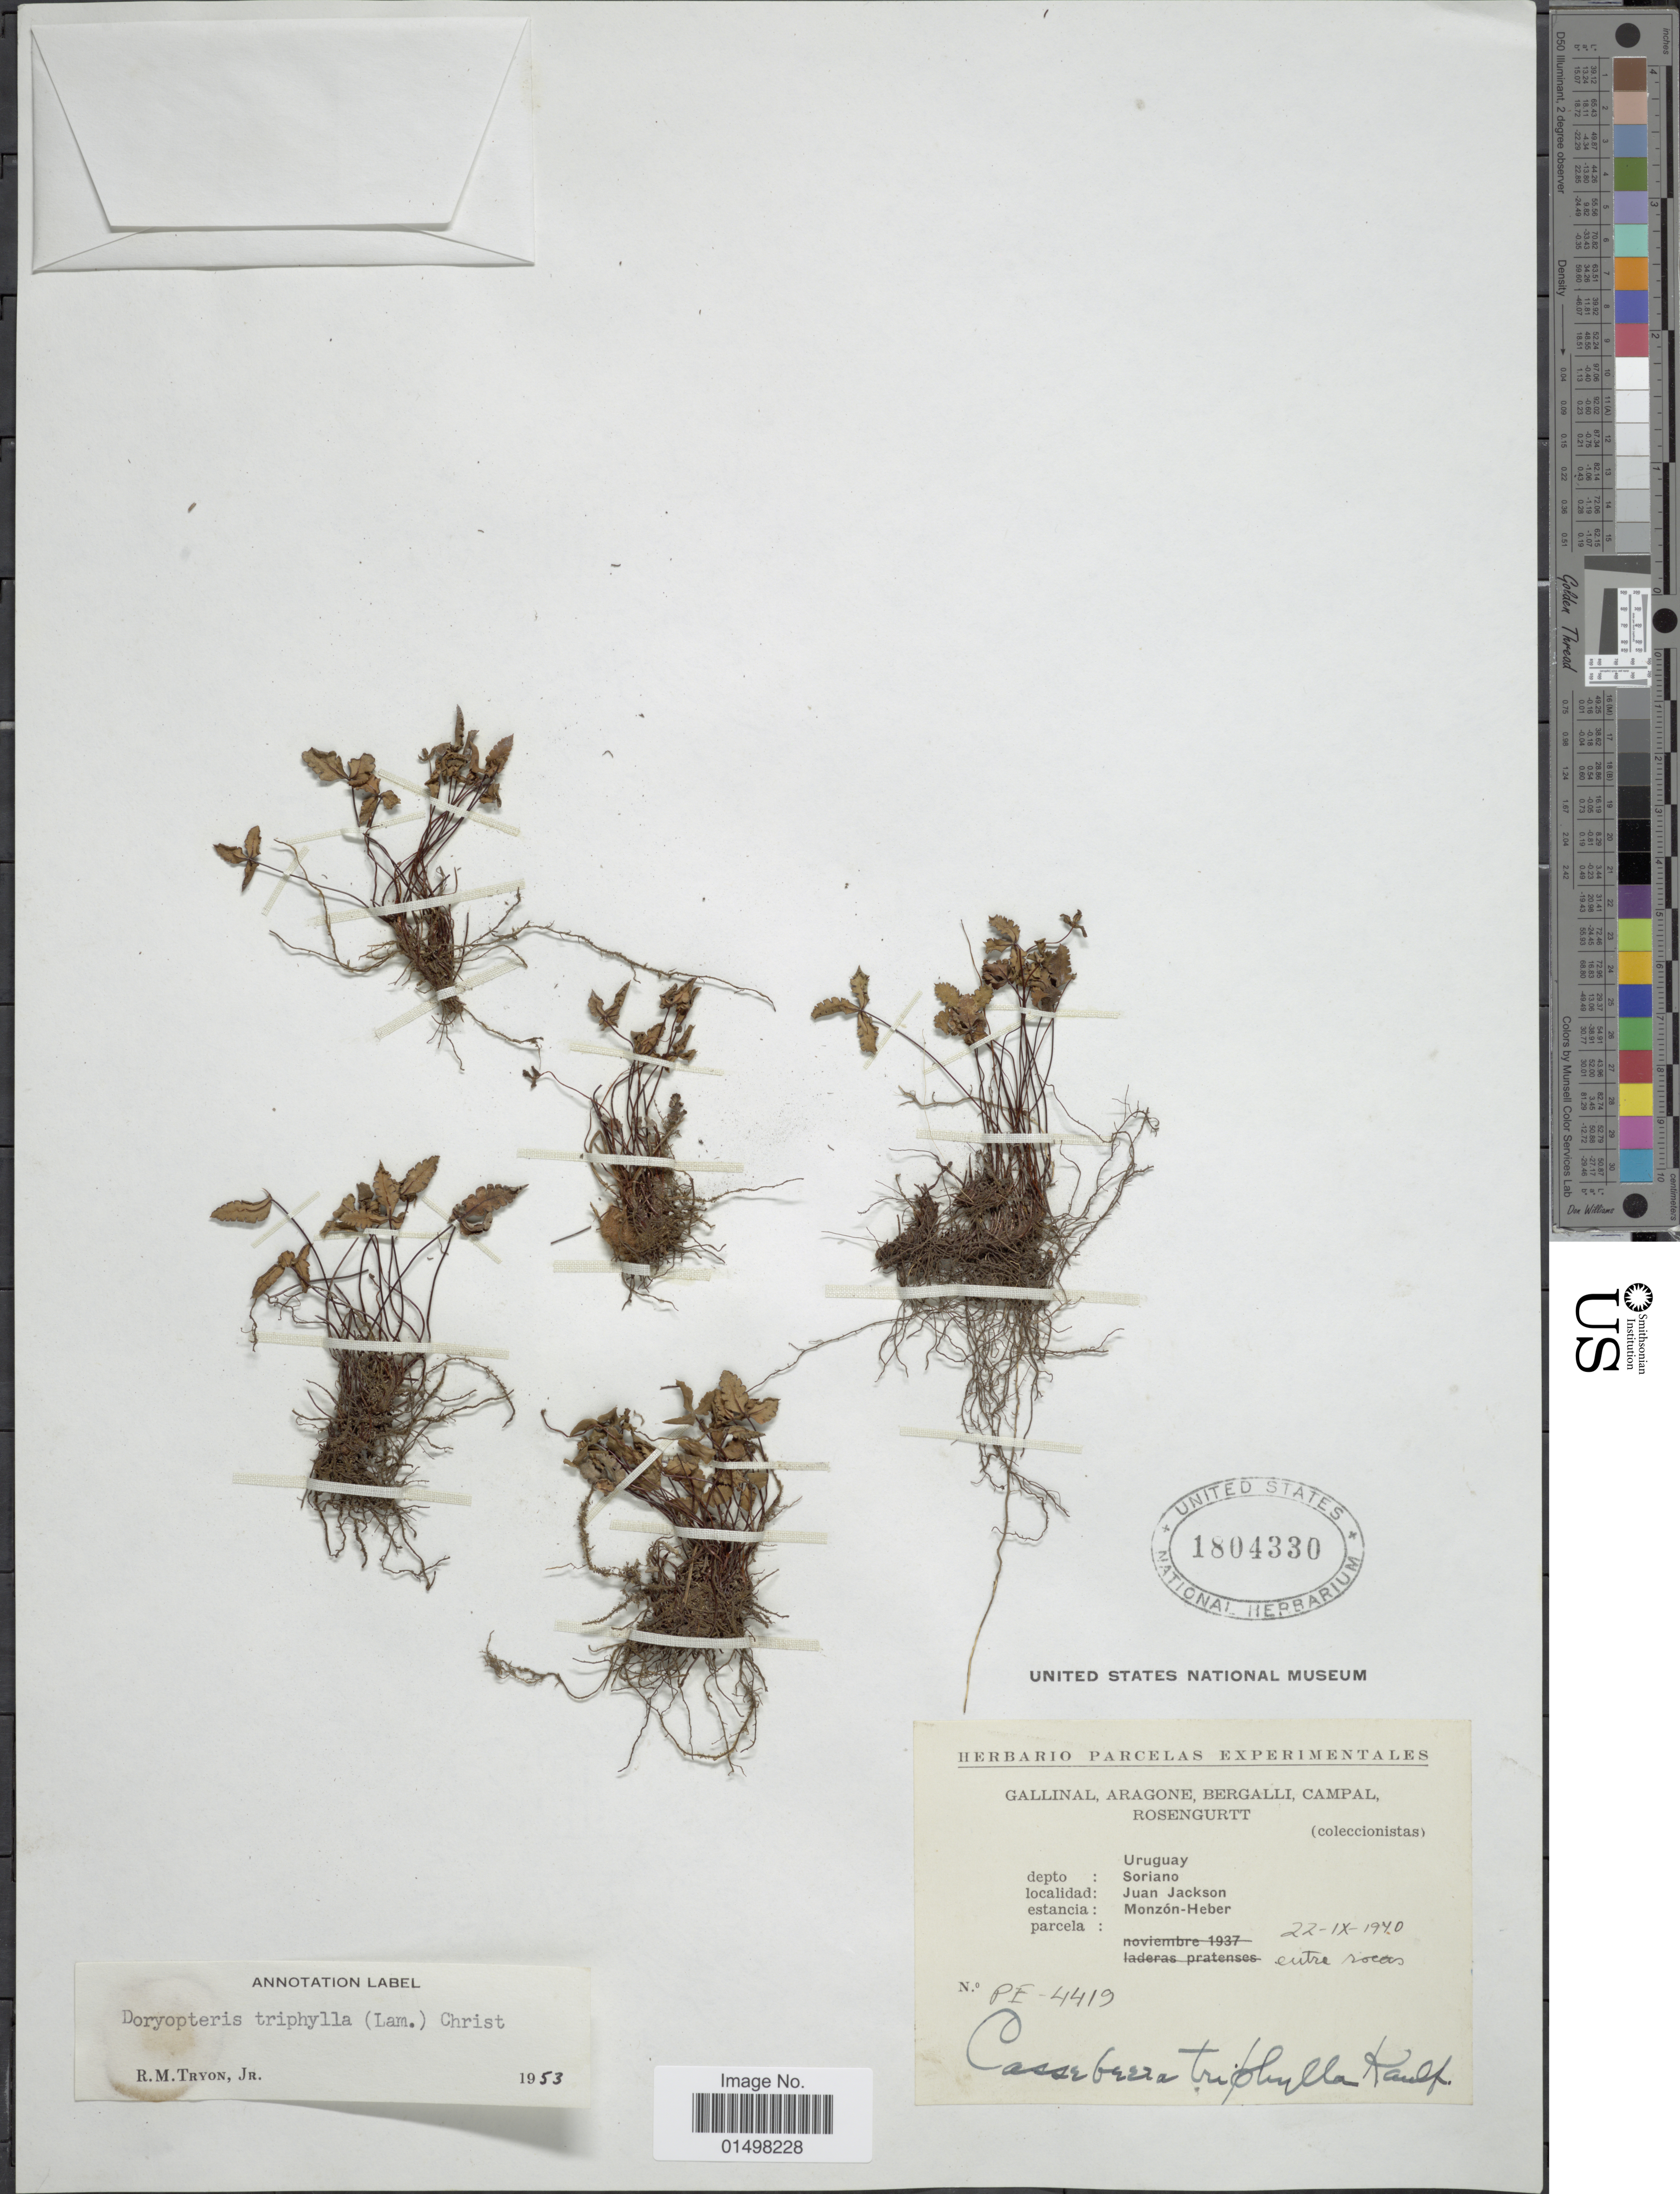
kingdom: Plantae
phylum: Tracheophyta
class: Polypodiopsida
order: Polypodiales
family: Pteridaceae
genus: Doryopteris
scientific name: Doryopteris triphylla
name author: (Lam.) Christ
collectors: -. Gallinal, -- Aragone, -- Bergalli, -- Campal & Rosengurtt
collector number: PE-4419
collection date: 1940-09-22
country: Uruguay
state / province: Soriano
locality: Depto. Soriano. Juan Jackson. Monzon-Heber.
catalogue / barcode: US 1804330